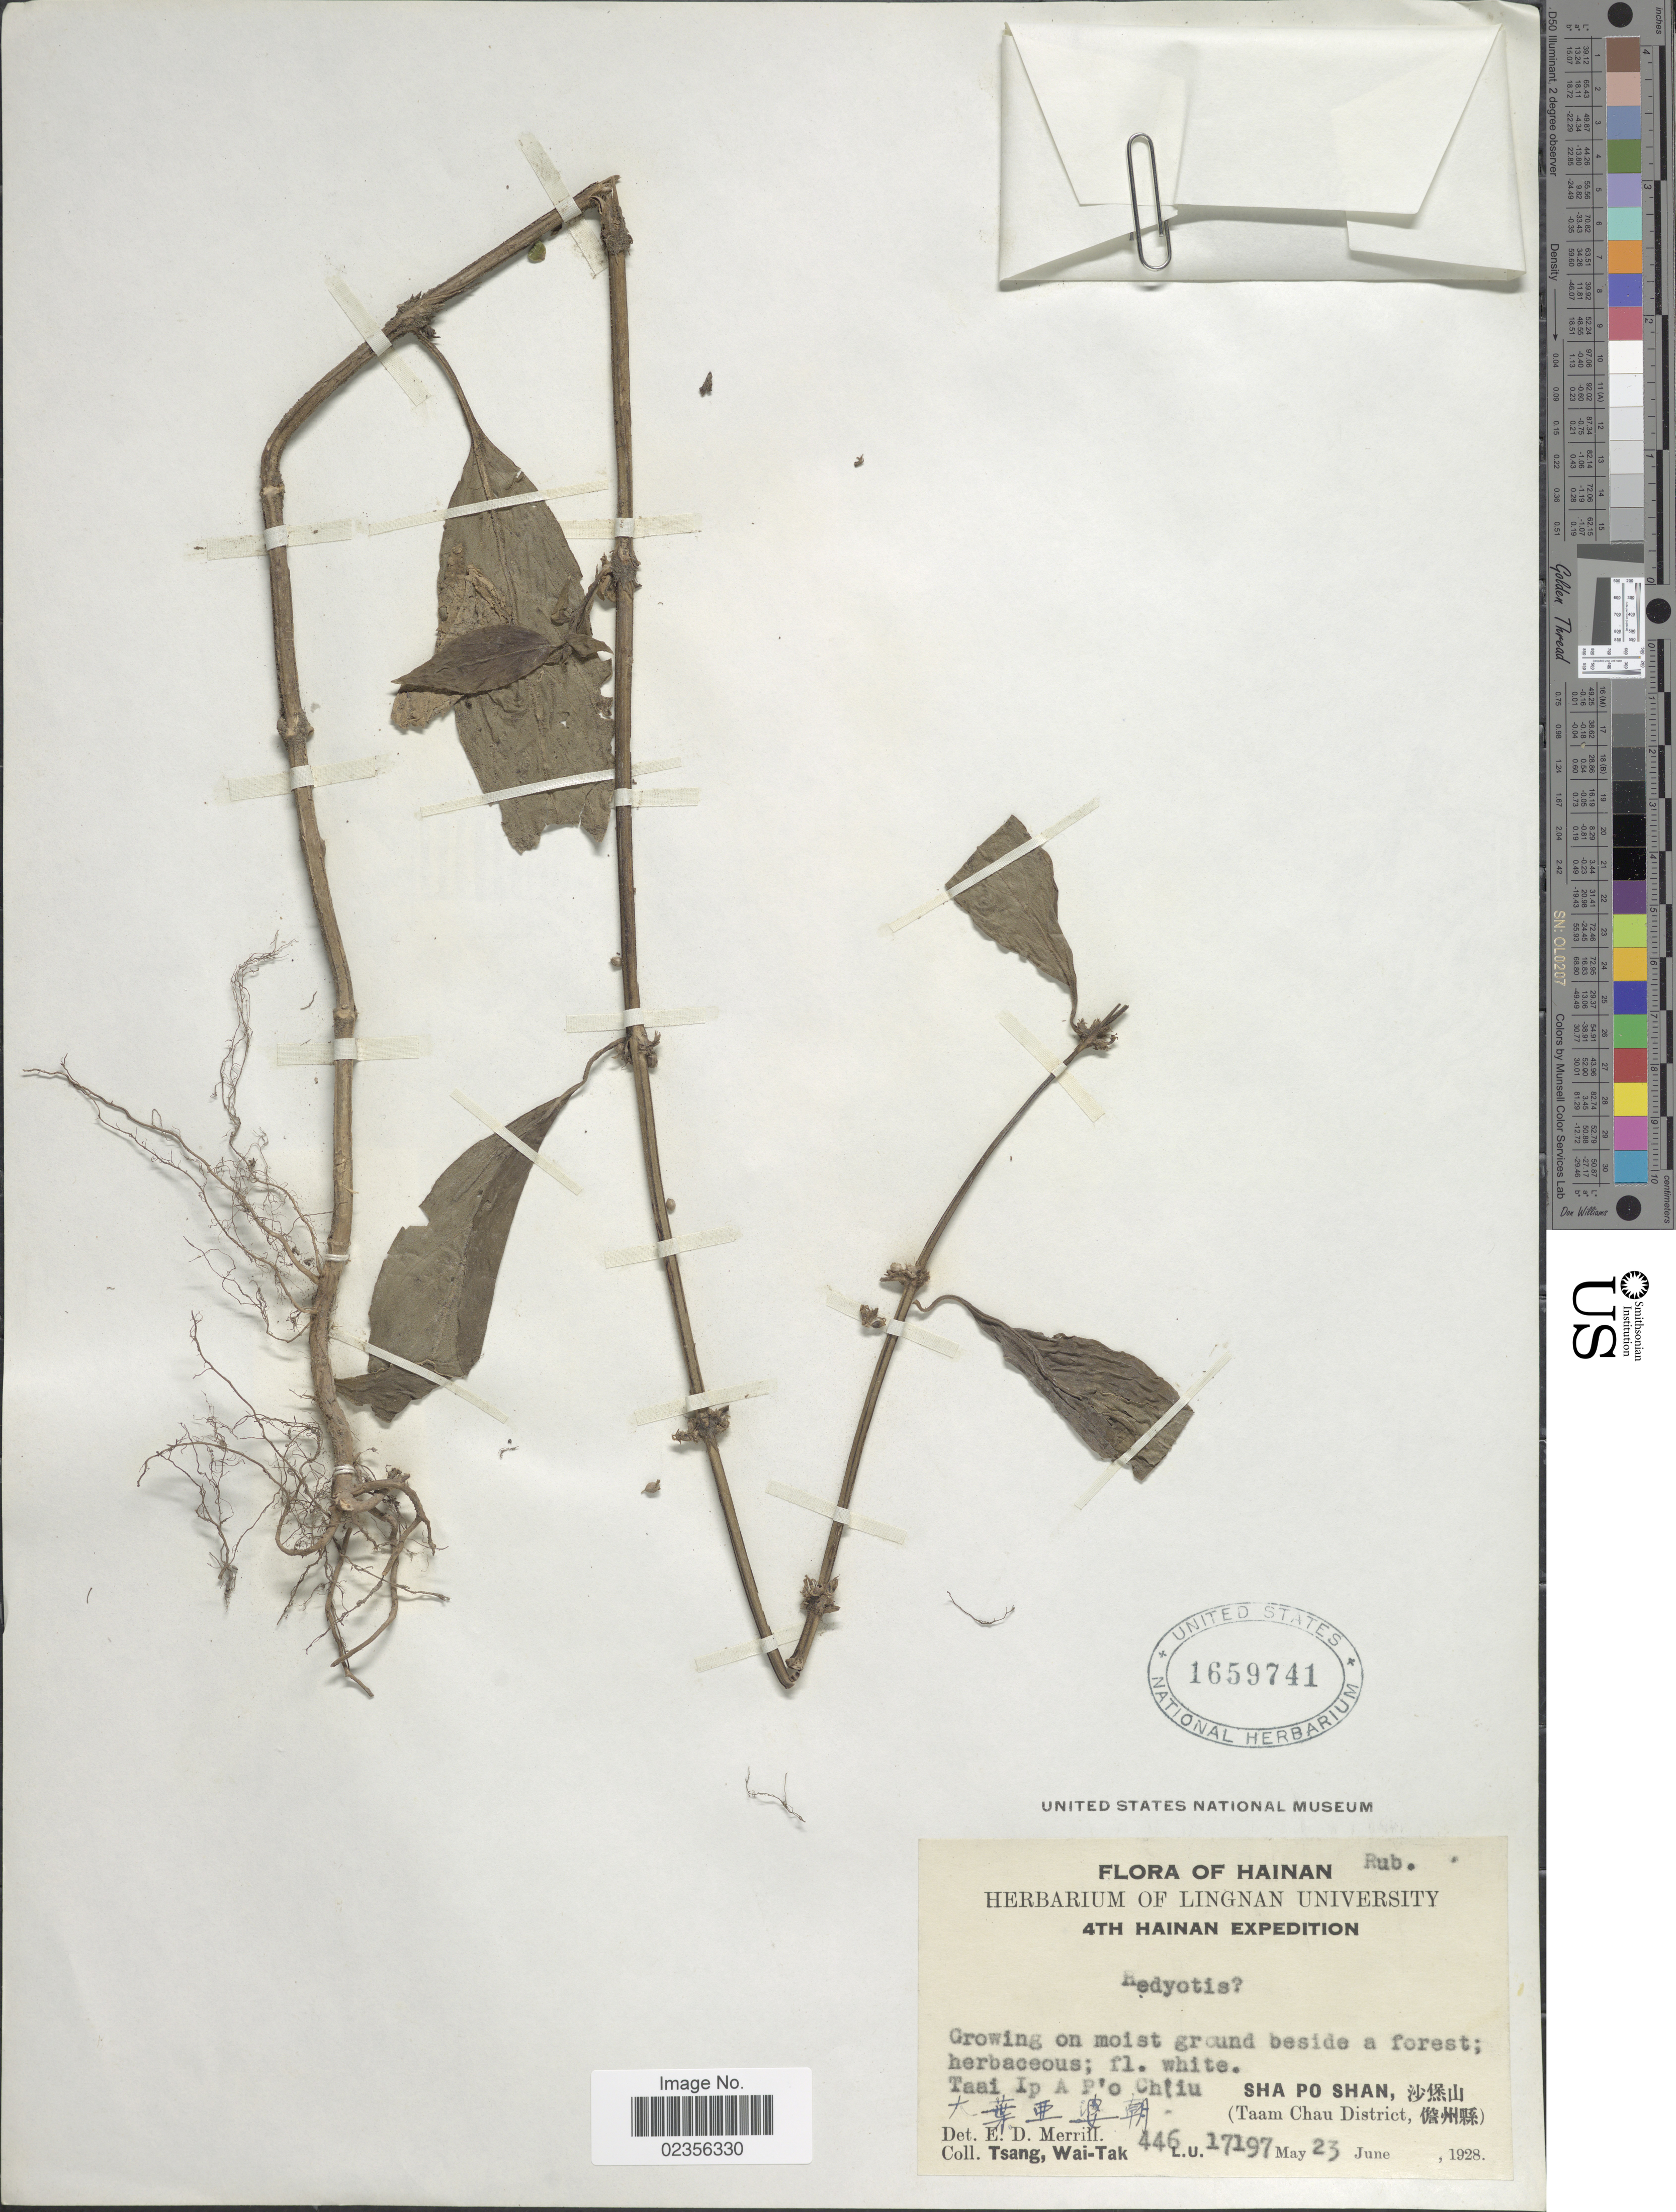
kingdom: Plantae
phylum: Tracheophyta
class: Magnoliopsida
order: Gentianales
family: Rubiaceae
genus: Hedyotis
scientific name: Hedyotis sp.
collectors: W. T. Tsang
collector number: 446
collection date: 1928-06-23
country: China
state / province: Hainan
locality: Hainan, Sha Po Shan (Taam Chau District), Taai Ip A P'o Ch'iu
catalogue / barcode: US 1659741